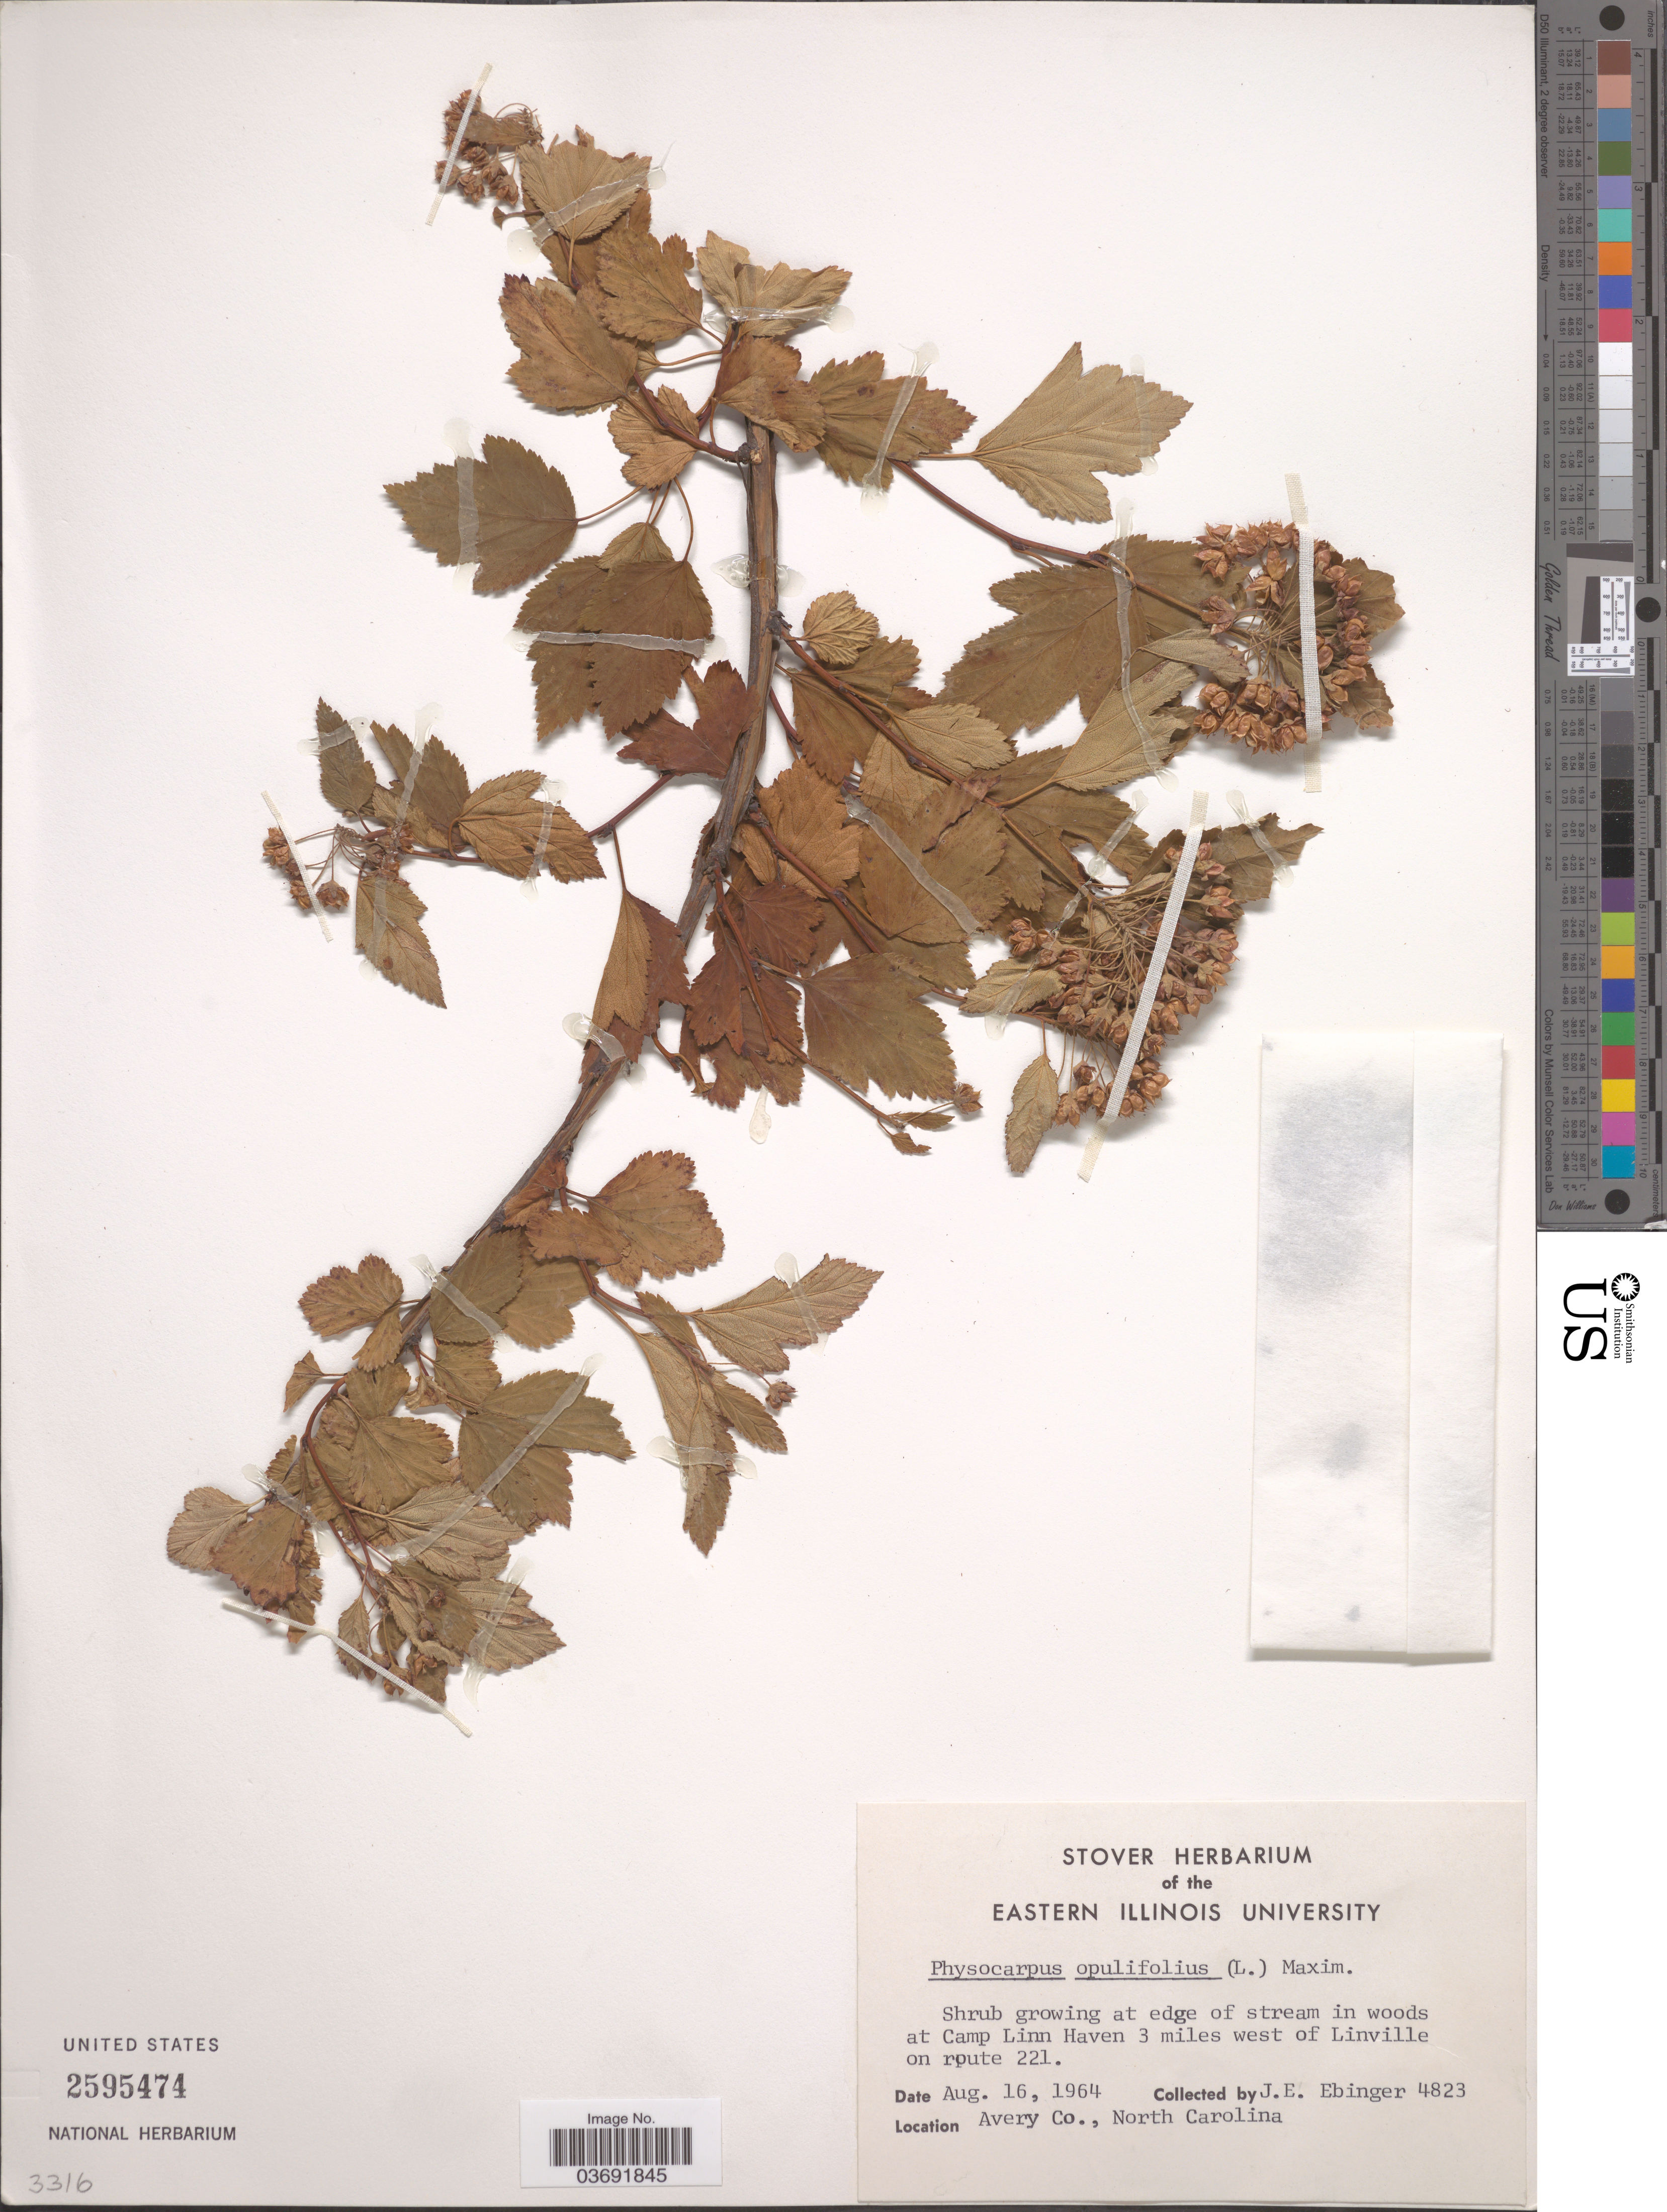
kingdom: Plantae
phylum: Tracheophyta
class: Magnoliopsida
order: Rosales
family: Rosaceae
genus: Physocarpus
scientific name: Physocarpus opulifolius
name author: (L.) Maxim.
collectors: J. Ebinger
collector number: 4823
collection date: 1964-08-16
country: United States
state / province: North Carolina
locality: At edge of stream in woods at Camp Linn Haven 3 miles west of Linville on route 221. Avery Co.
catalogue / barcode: US 2595474